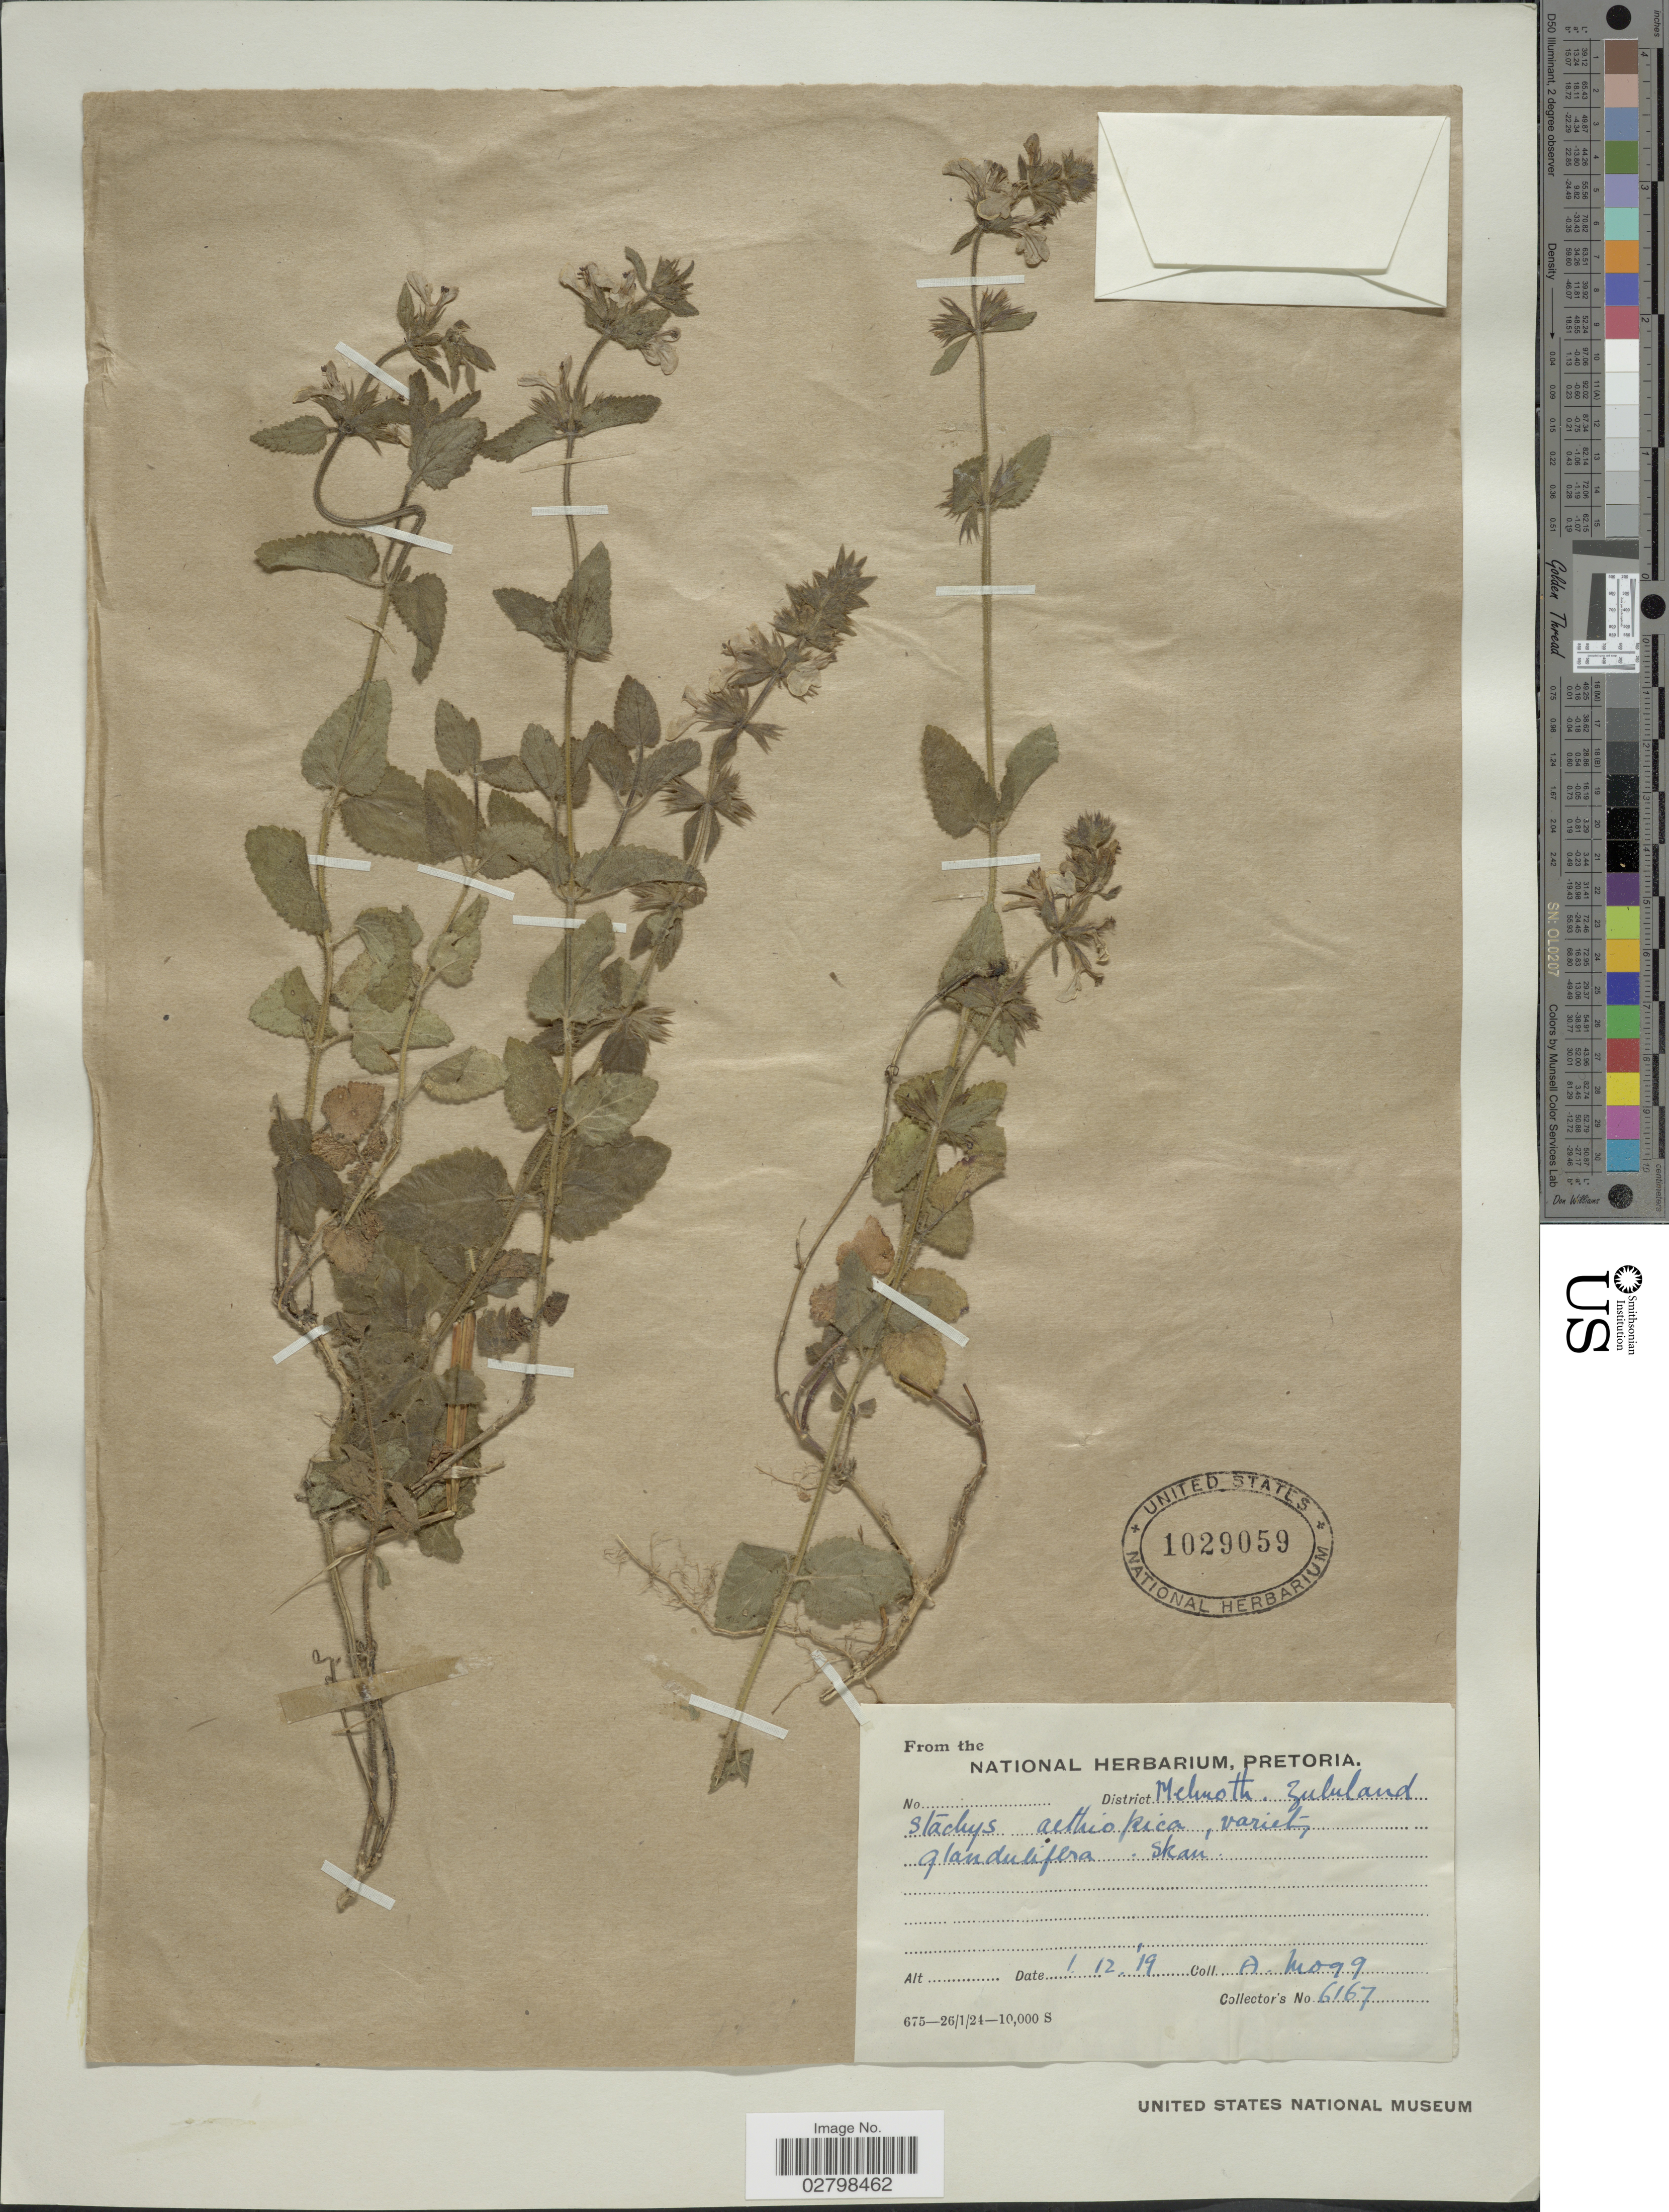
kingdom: Plantae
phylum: Tracheophyta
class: Magnoliopsida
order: Lamiales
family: Lamiaceae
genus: Stachys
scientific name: Stachys aethiopica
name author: L.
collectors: A. O. Mogg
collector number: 6167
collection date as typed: Transcribed d/m/y: 1/12/19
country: South Africa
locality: District Mehnoth. Zululand.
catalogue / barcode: US 1029059